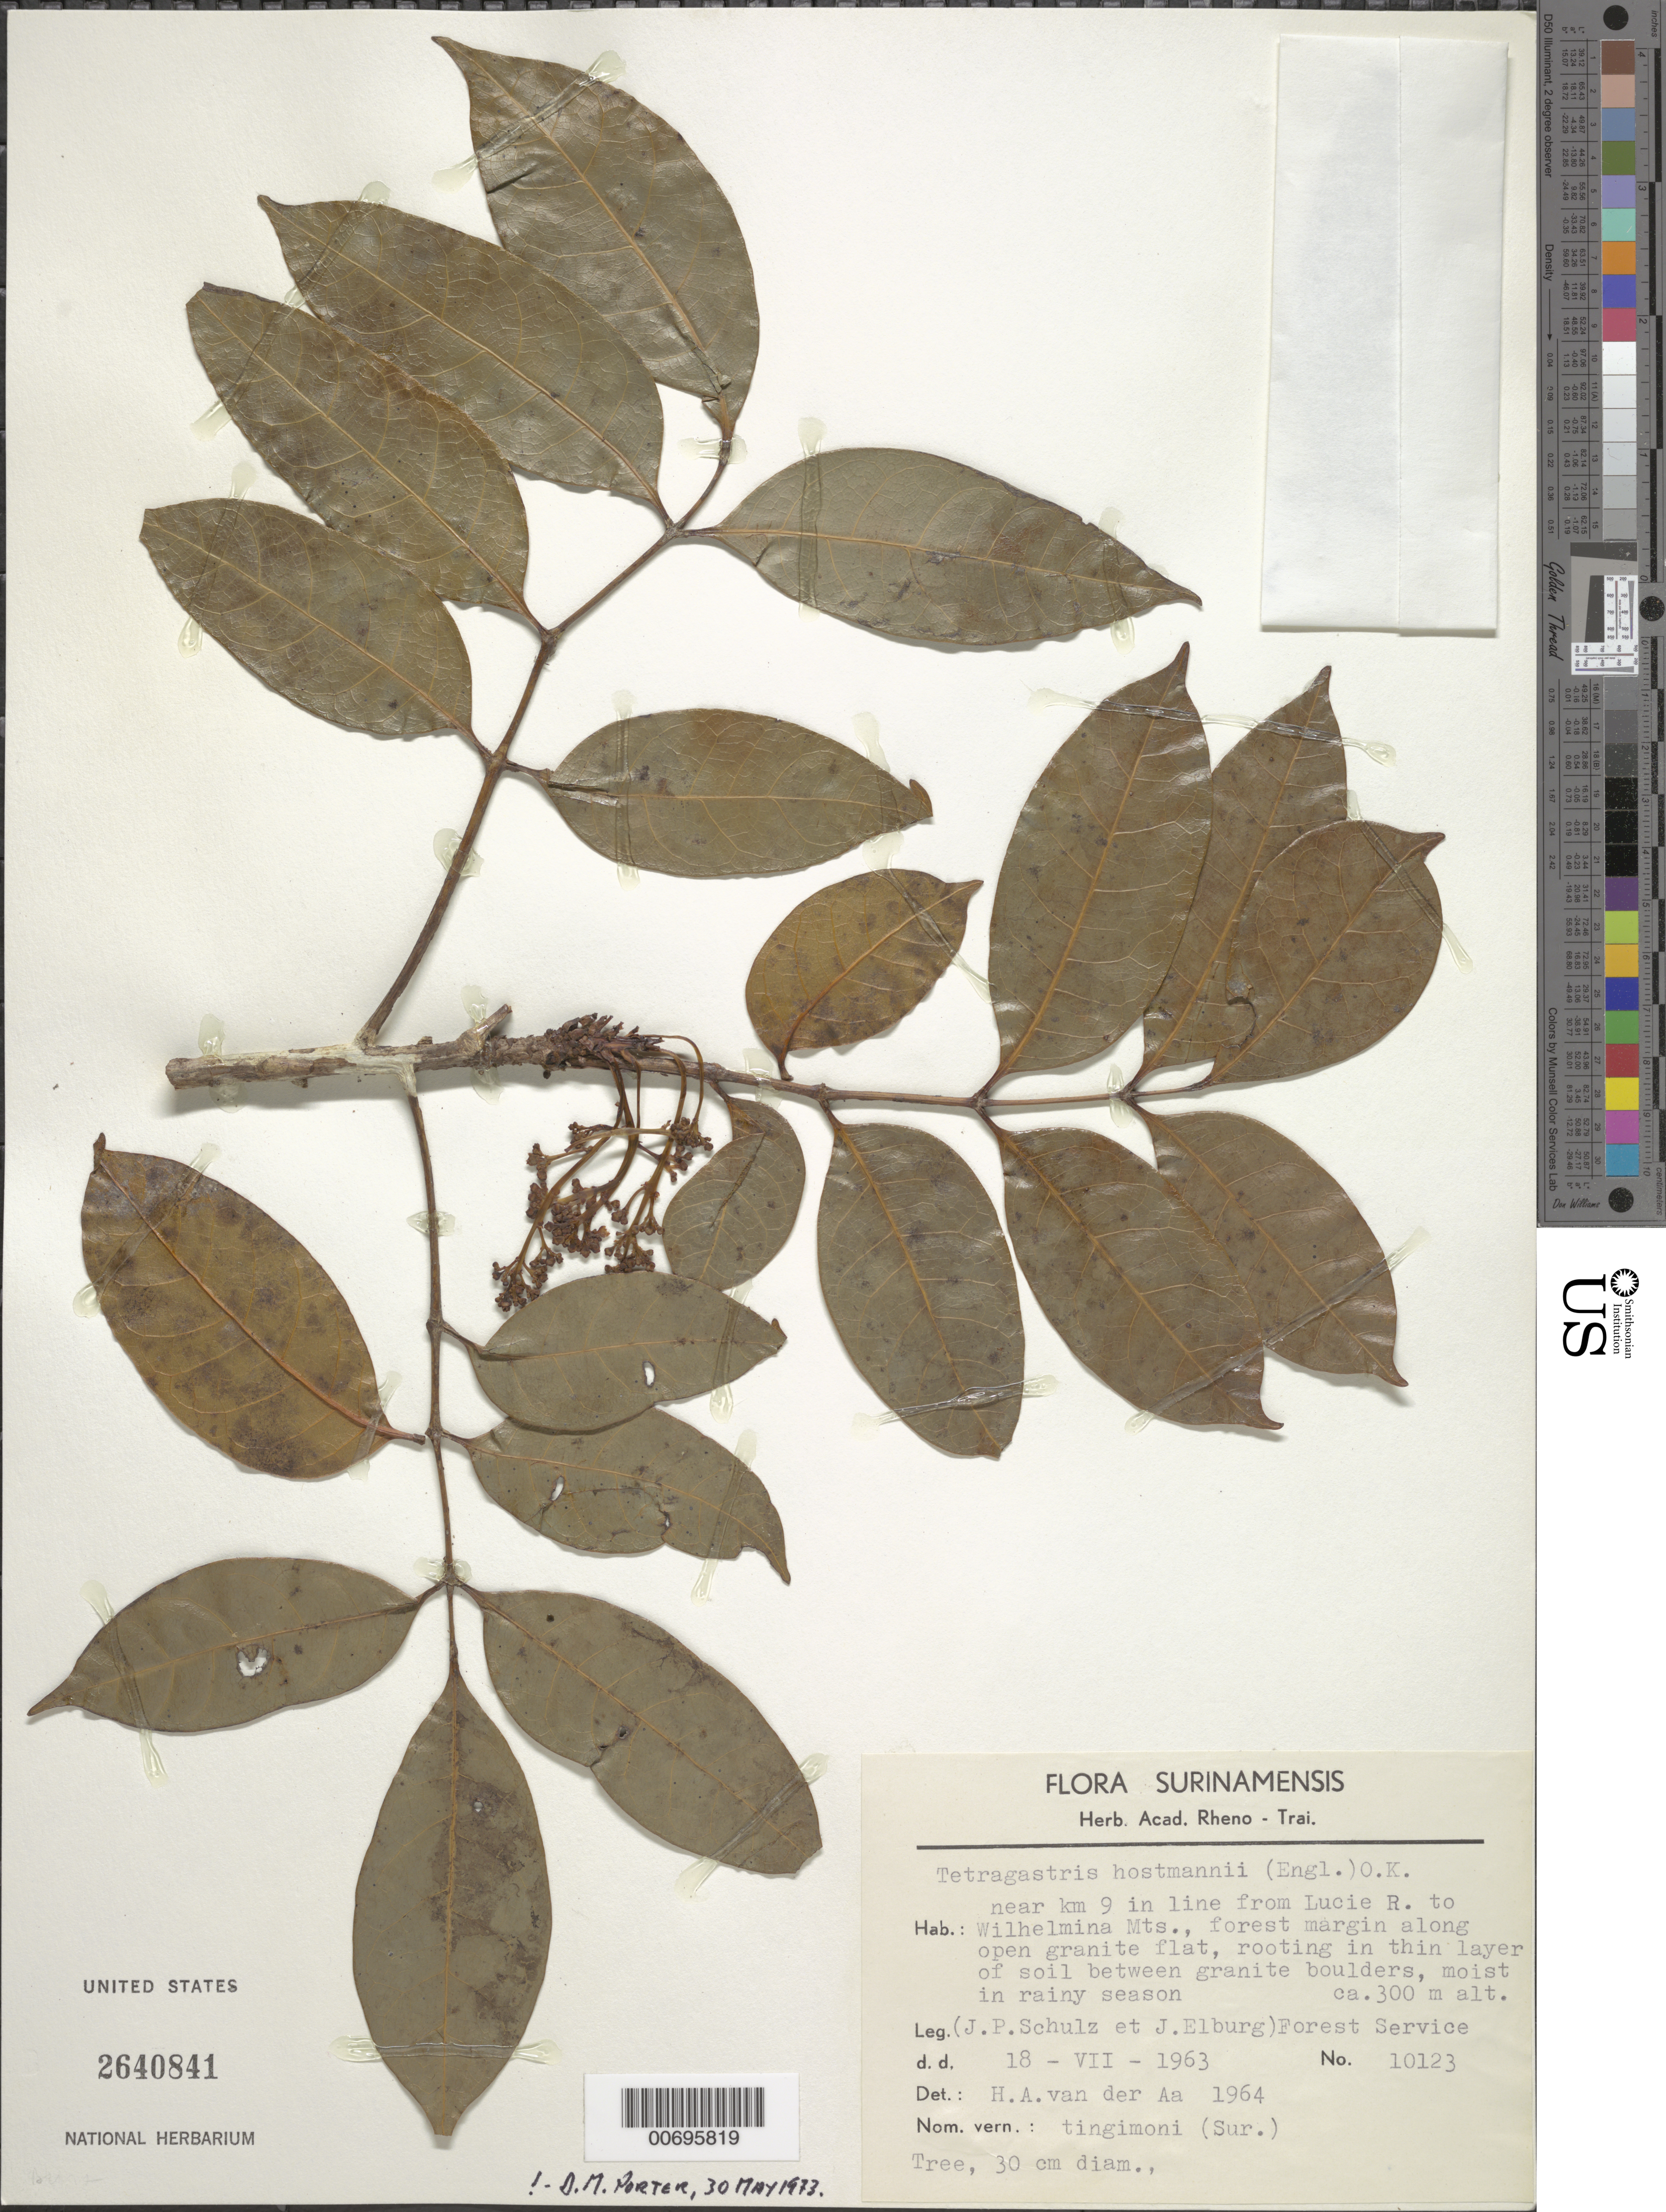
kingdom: Plantae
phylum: Tracheophyta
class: Magnoliopsida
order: Sapindales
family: Burseraceae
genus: Protium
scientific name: Protium surinamense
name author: Byng & Christenh.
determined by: Daly, Douglas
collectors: J. P. Schulz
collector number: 10123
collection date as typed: s.d.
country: Suriname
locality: Lucie R. to Wilhelmina Mts., near km 9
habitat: Rooting in thin layer of soil between granite boulders, moist in rainy season.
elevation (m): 300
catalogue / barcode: US 2640841